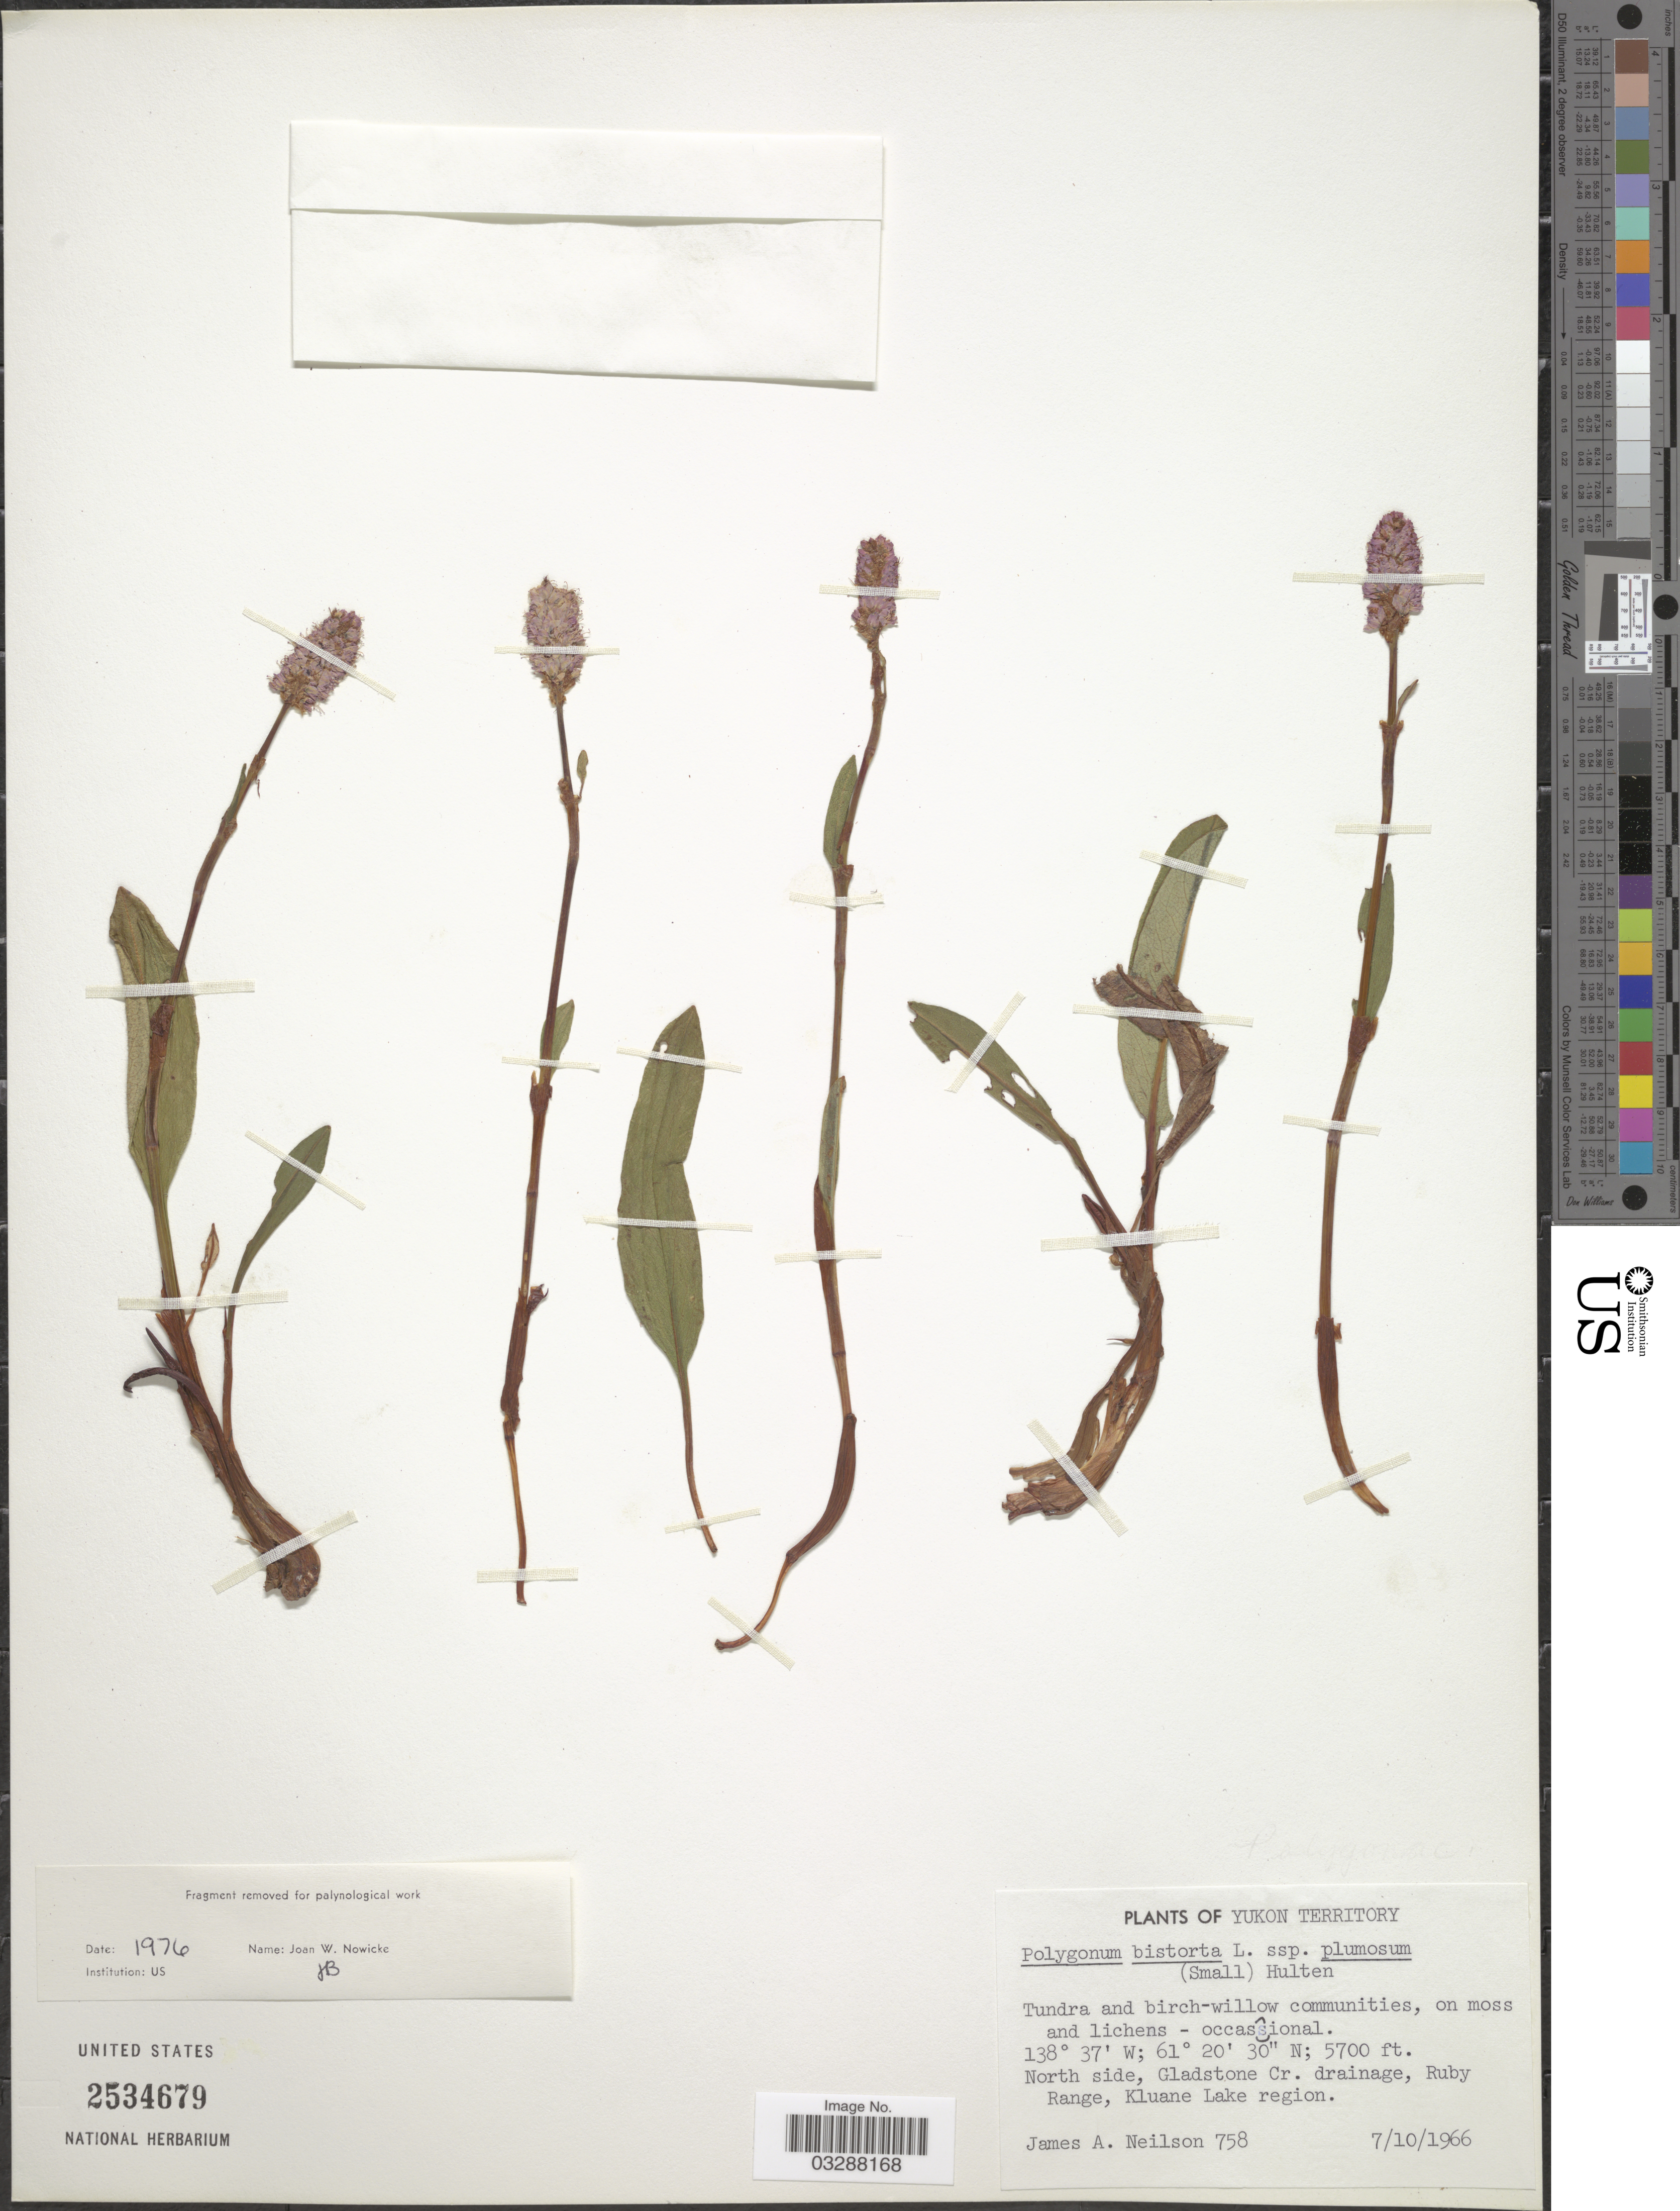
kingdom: Plantae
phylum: Tracheophyta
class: Magnoliopsida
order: Caryophyllales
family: Polygonaceae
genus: Bistorta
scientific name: Bistorta plumosa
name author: (Small) Greene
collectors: J. Neilson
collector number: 758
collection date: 1966-07-10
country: Canada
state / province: Yukon Territory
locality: North side, Gladstone Cr. drainage, Ruby Range, Kluane Lake region.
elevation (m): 1737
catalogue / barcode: US 2534679